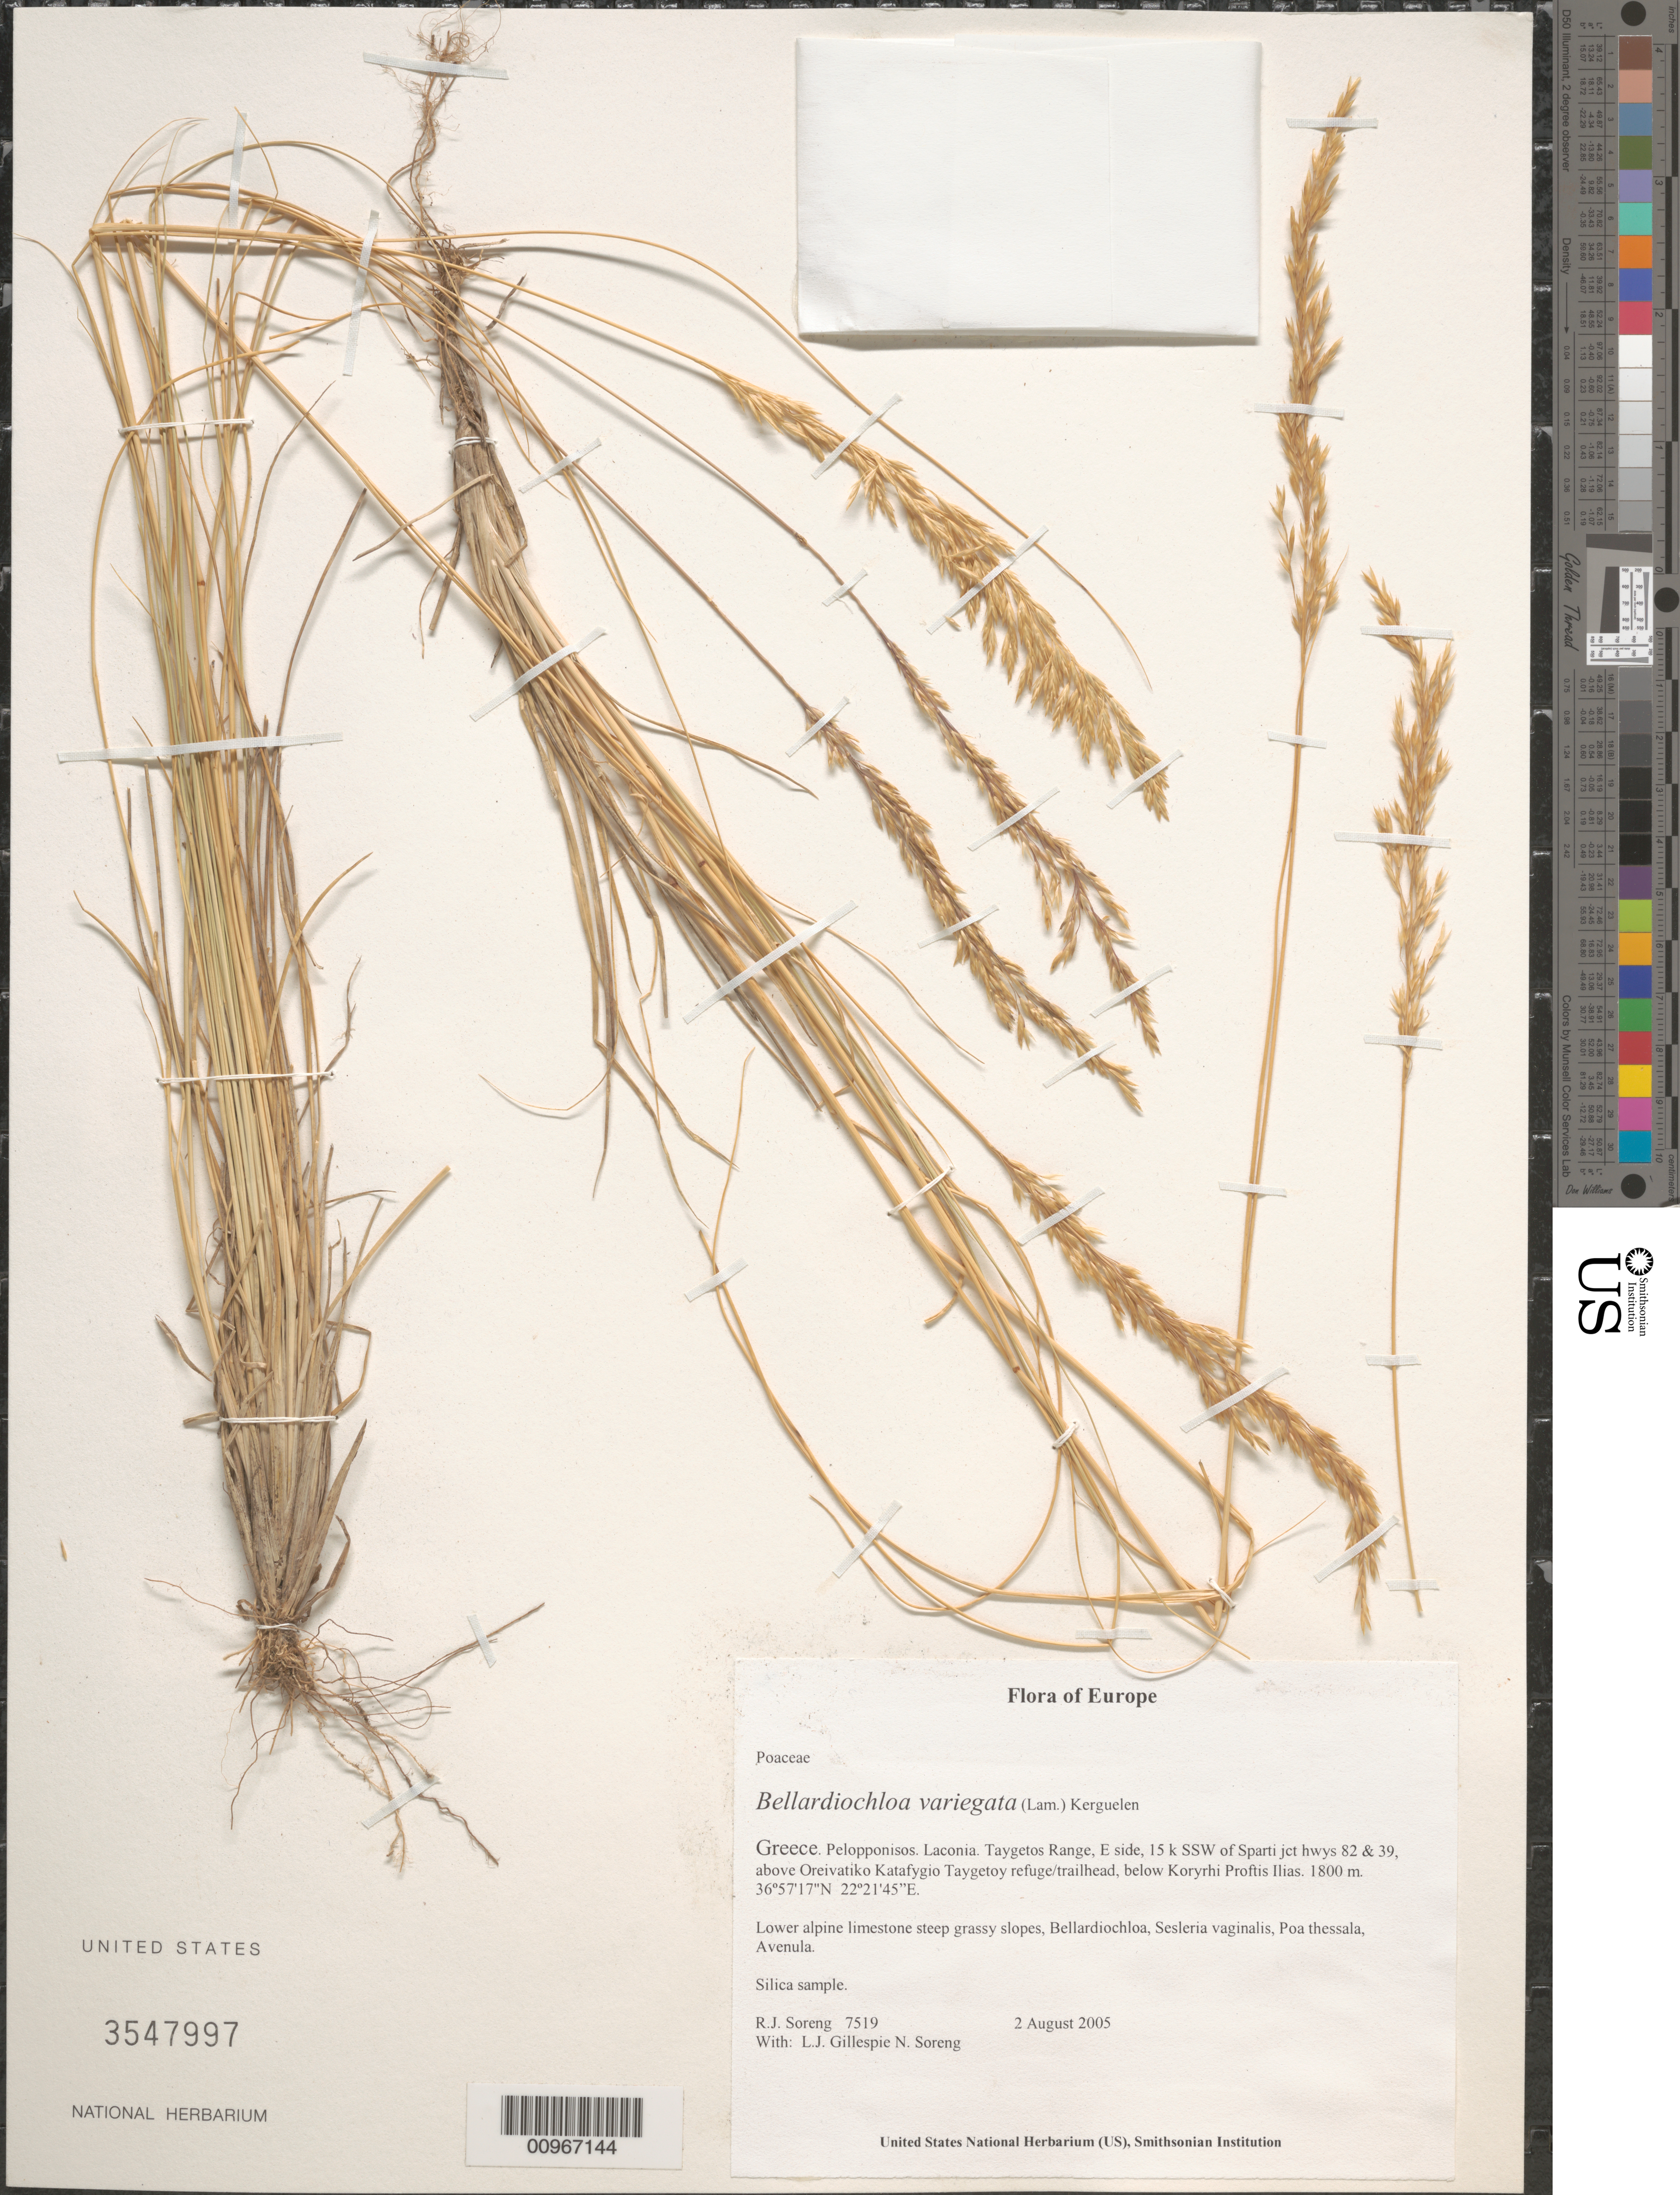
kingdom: Plantae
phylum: Tracheophyta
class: Liliopsida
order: Poales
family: Poaceae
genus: Bellardiochloa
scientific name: Bellardiochloa variegata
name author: (Lam.) Kerguélen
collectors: R. J. Soreng, N. L. Soreng, L. J. Gillespie, N. Turland & C. Turland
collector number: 7519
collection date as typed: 02 Aug 2005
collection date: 2005-08-02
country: Greece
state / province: Peloponnese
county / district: Laconia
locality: Taygetos Range, E side, 15 km SSW of Sparti jct hwys 82 & 39, above Oreivatiko Katafygio Taygetoy refuge/trailhead, below Koryrhi Proftis Ilias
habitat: Lower alpine limestone steep grassy slopes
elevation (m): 1800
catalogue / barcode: US 3547997